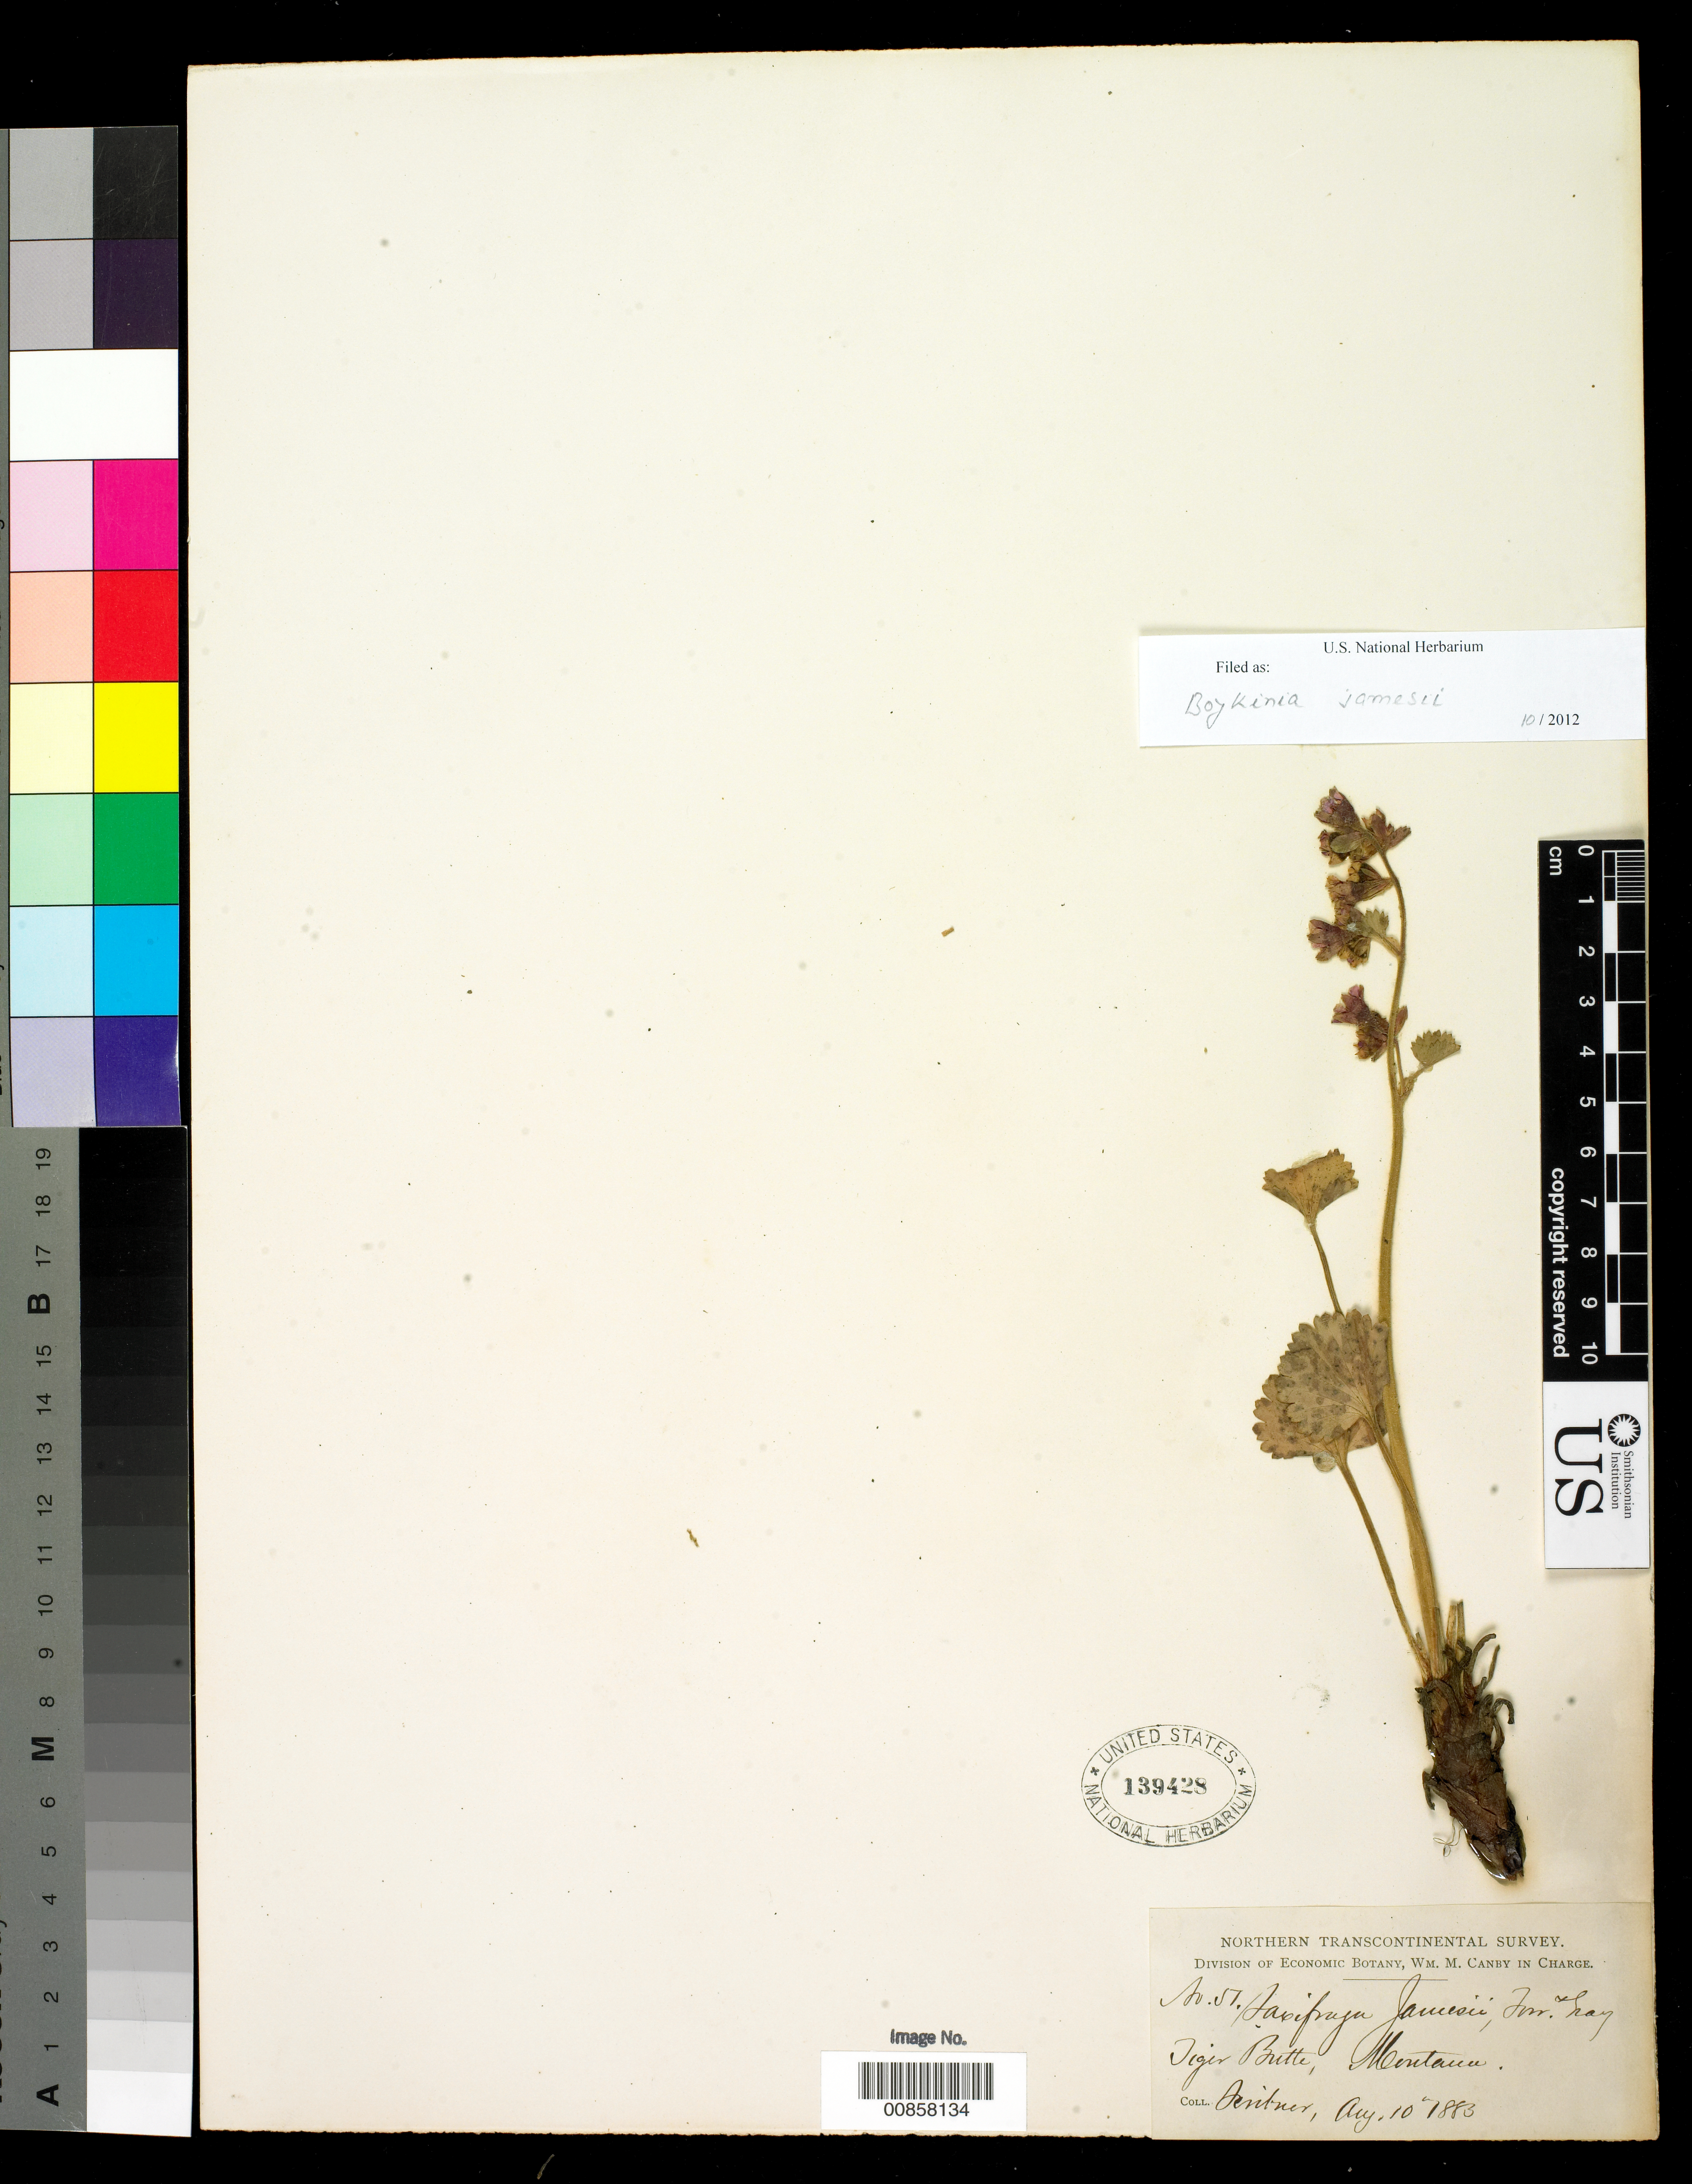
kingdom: Plantae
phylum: Tracheophyta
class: Magnoliopsida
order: Saxifragales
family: Saxifragaceae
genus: Telesonix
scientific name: Telesonix jamesii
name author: (Torr.) Raf.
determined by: Strong, Mark T., (BOT), Smithsonian Institution - National Museum of Natural History (UNITED STATES)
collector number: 51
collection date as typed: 10 Aug 1883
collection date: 1883-08-10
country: United States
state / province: Montana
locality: Tiger Butte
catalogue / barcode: US 139428